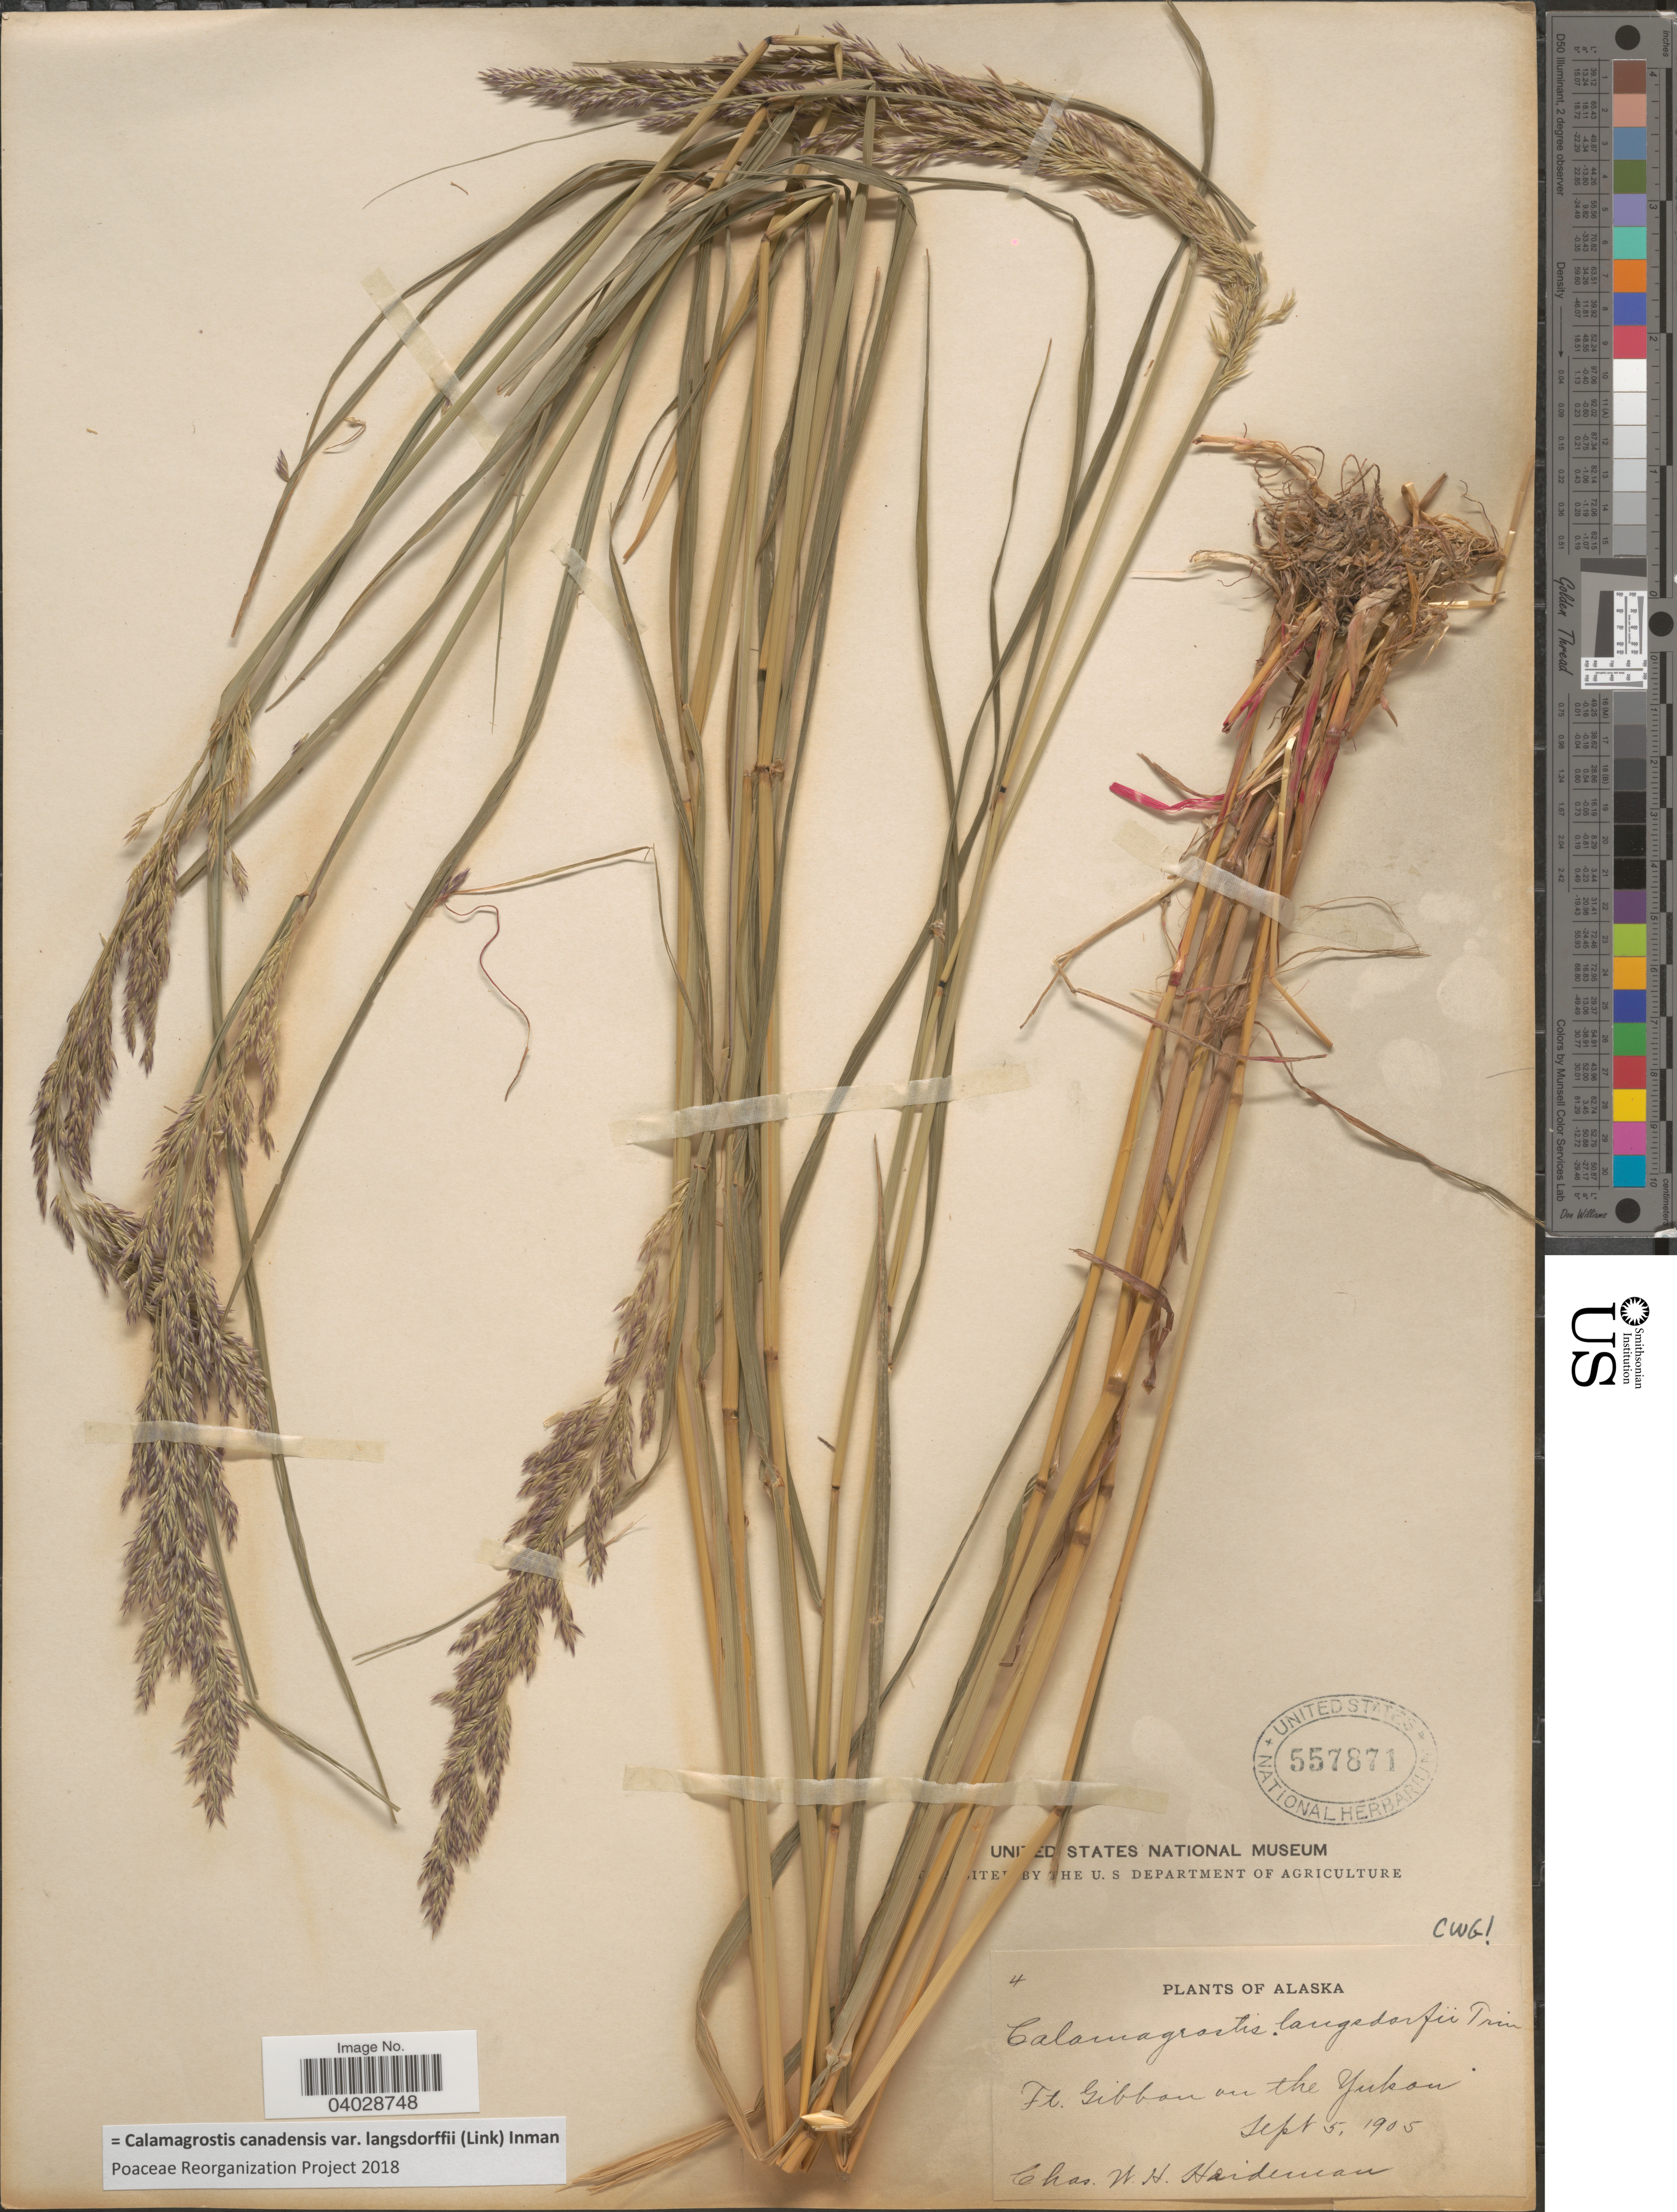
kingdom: Plantae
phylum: Tracheophyta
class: Liliopsida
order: Poales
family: Poaceae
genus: Calamagrostis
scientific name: Calamagrostis canadensis var. langsdorffii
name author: (Link) Inman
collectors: C. Heideman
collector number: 4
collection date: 1905-09-05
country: United States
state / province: Alaska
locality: Ft. Gibbon on the Yukon.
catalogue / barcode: US 557871